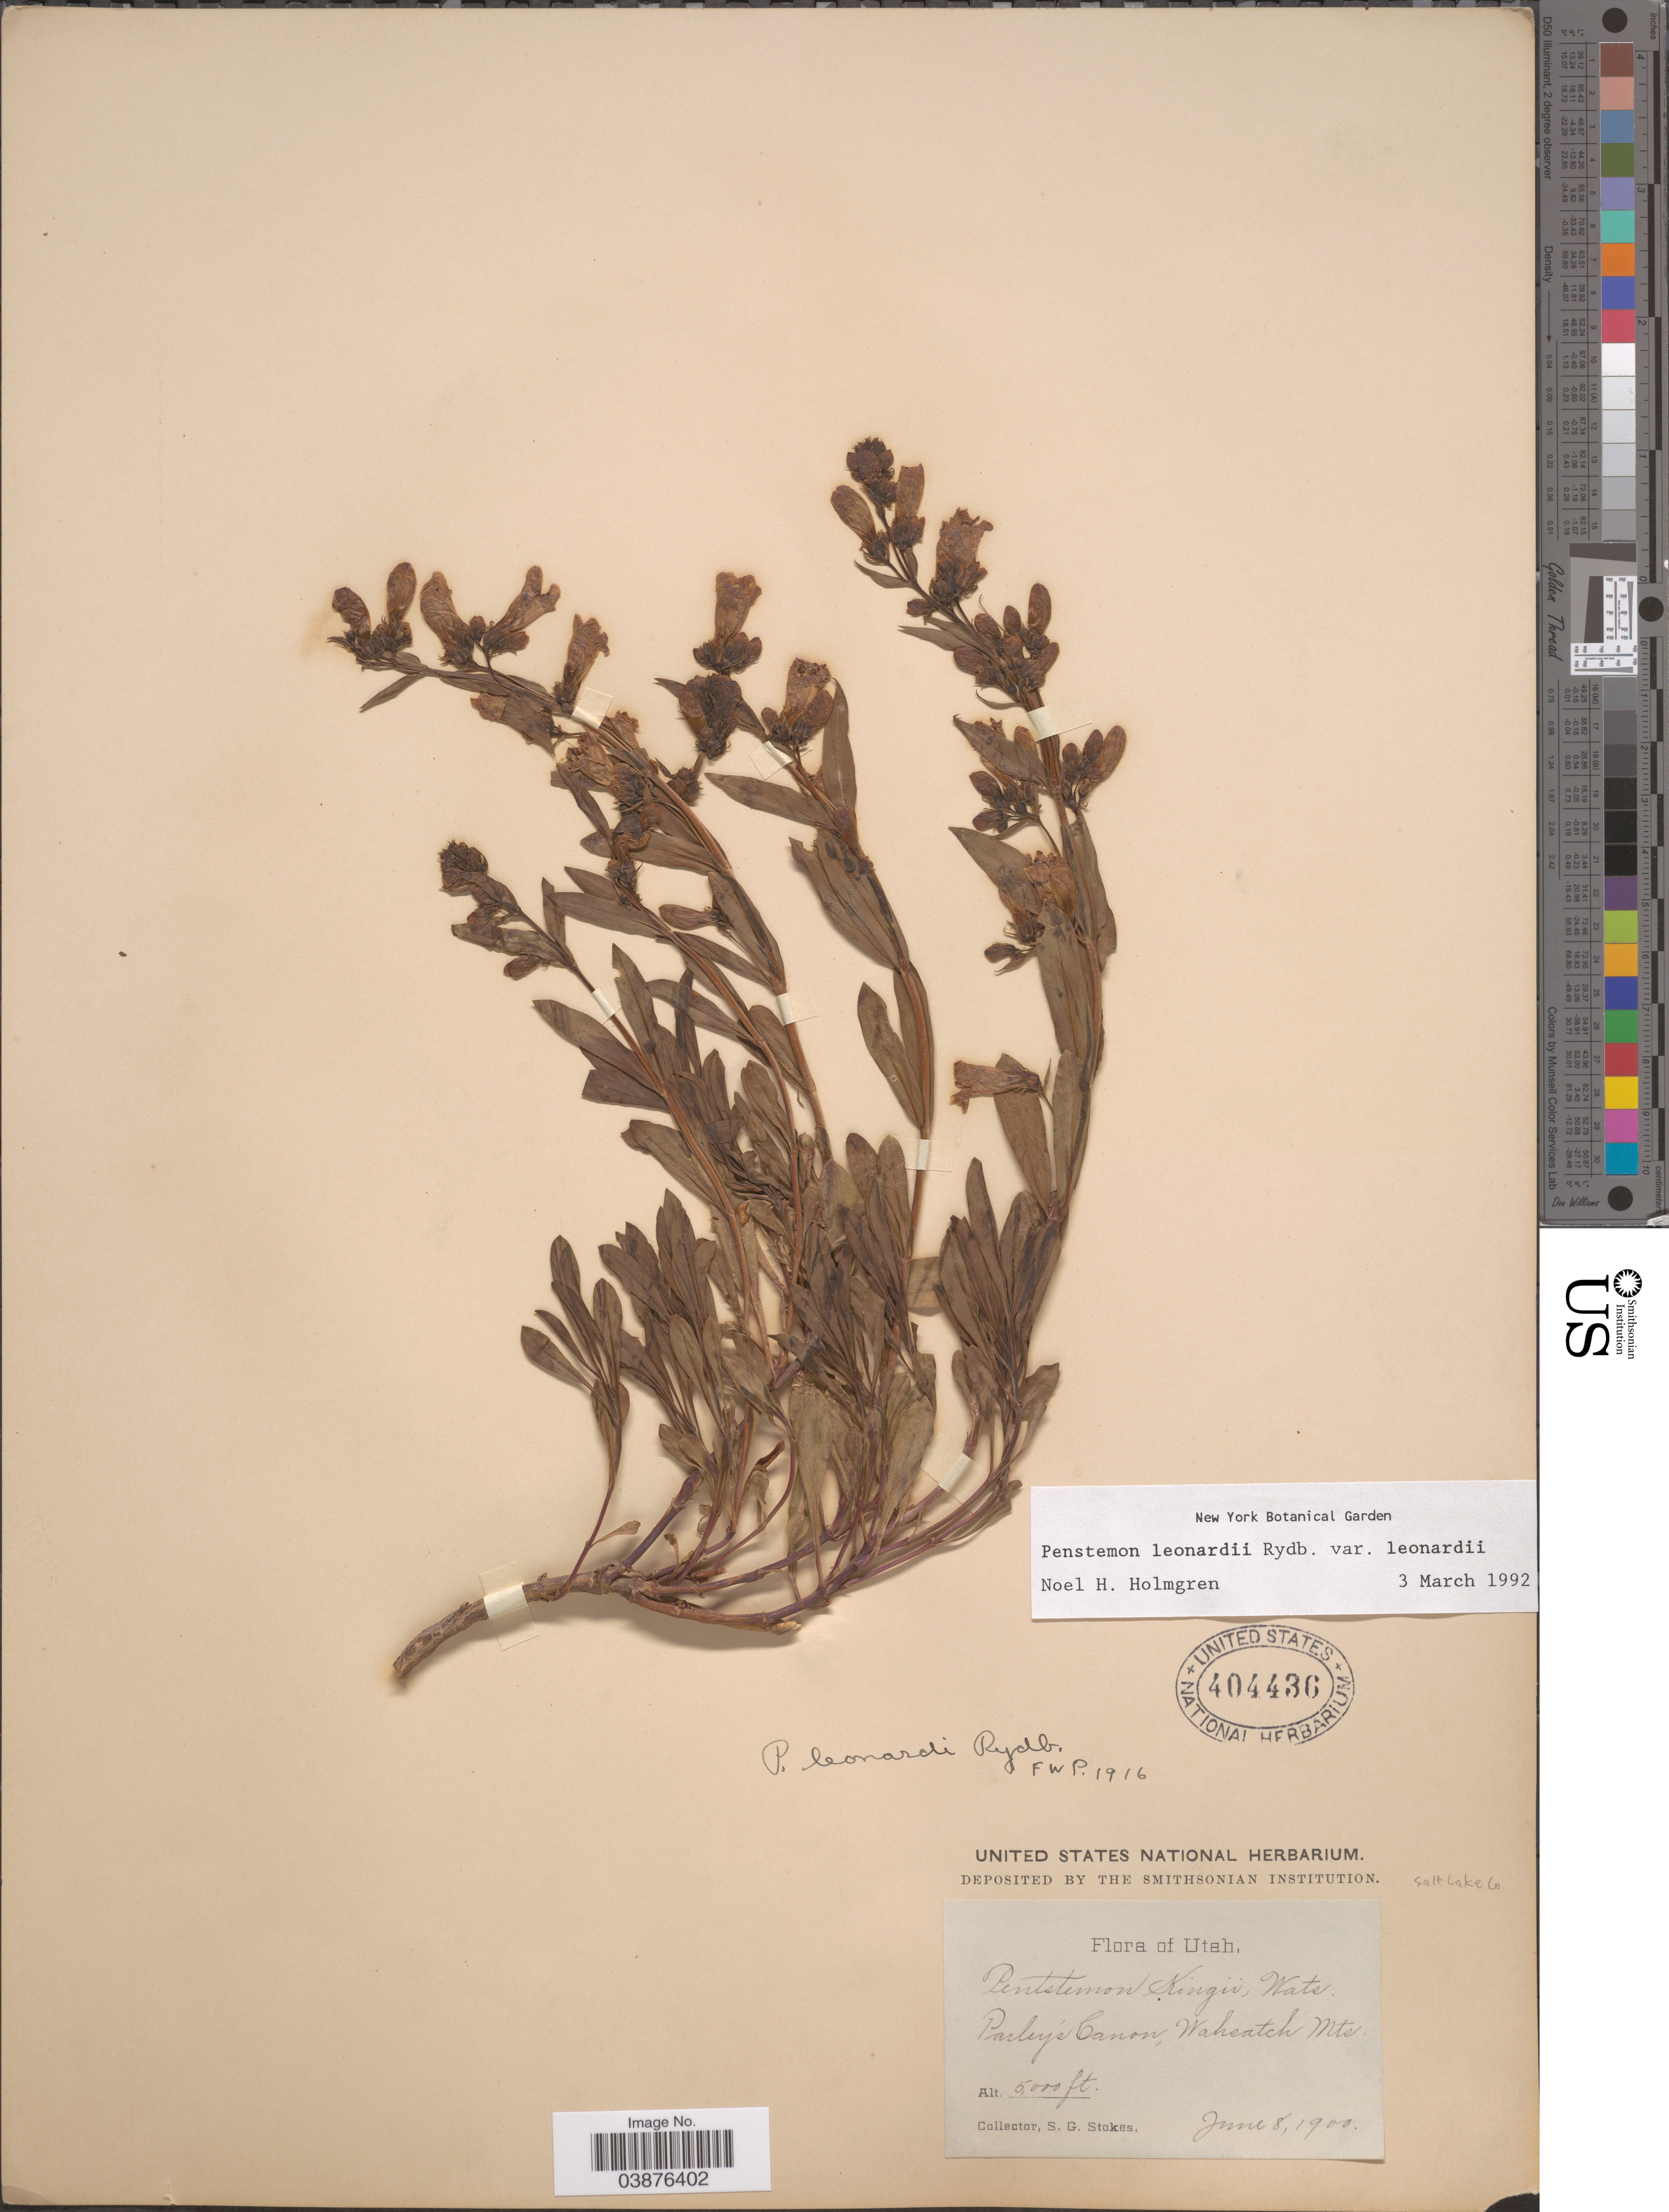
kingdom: Plantae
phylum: Tracheophyta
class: Magnoliopsida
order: Lamiales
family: Plantaginaceae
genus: Penstemon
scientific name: Penstemon leonardii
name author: Rydb.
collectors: S. G. Stokes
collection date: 1900-06-08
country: United States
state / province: Utah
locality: Parley's Canon, Wahsatch Mts.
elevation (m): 1524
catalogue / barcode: US 404436